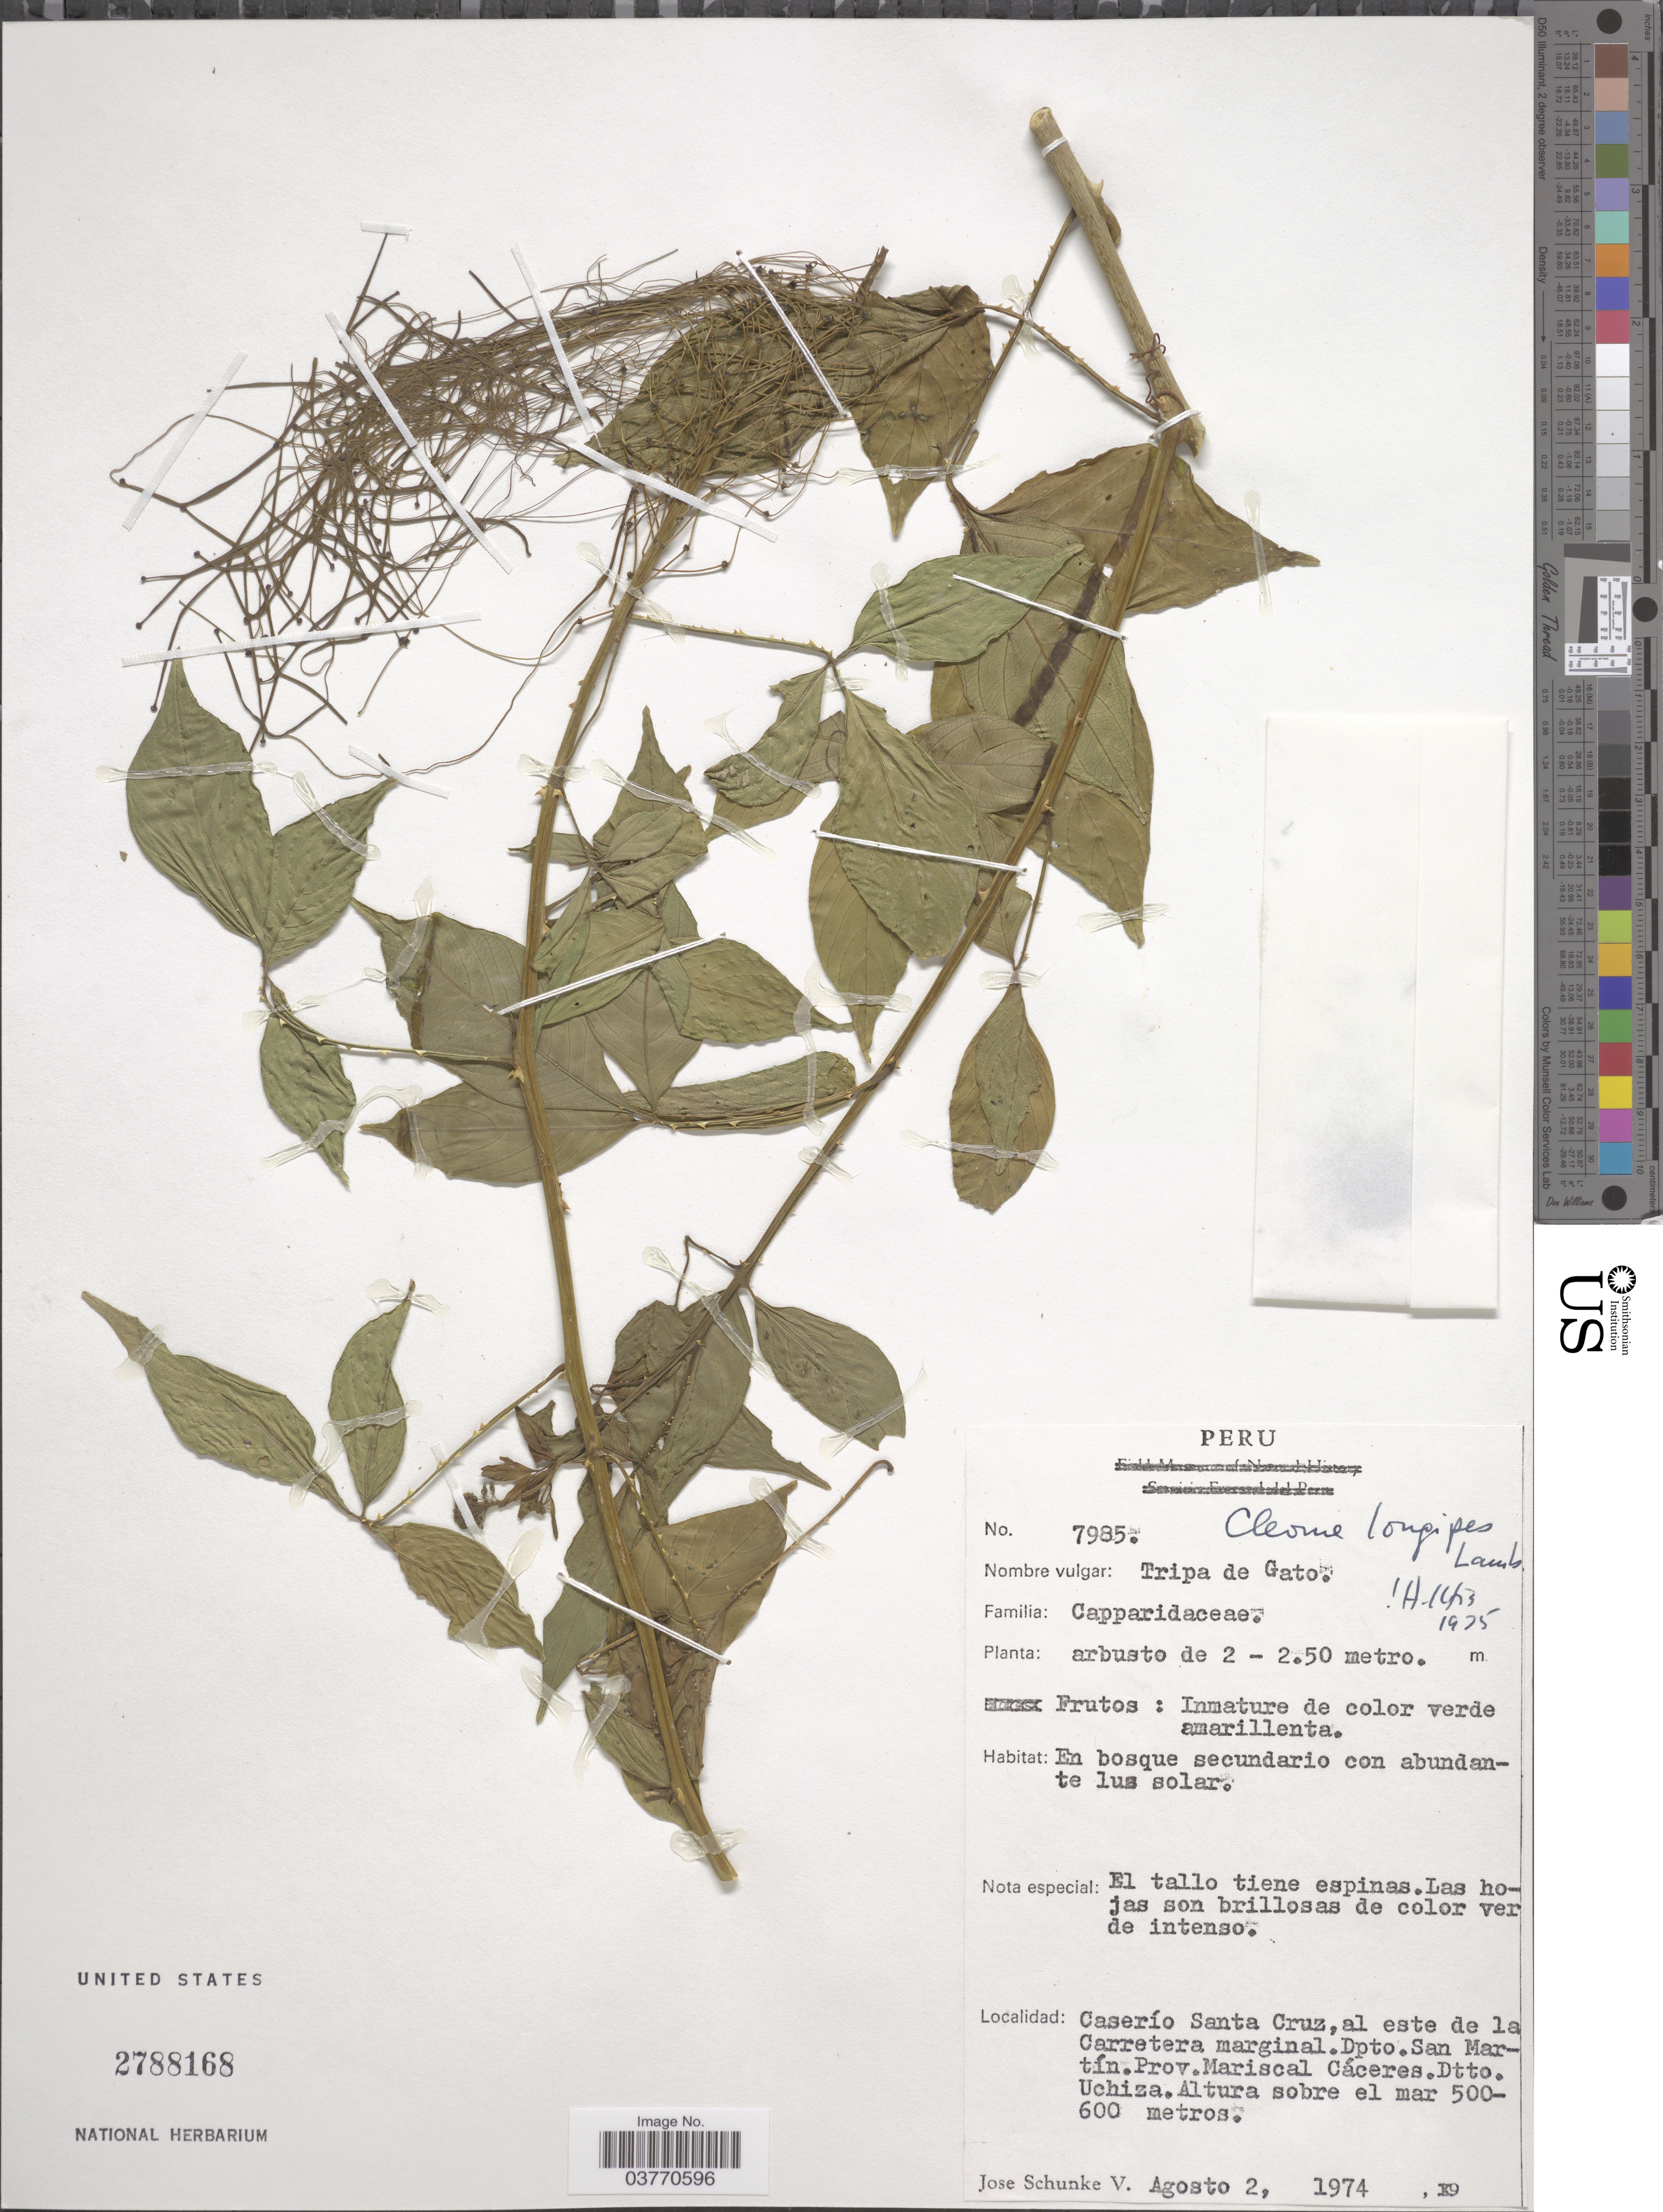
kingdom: Plantae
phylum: Tracheophyta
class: Magnoliopsida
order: Brassicales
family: Cleomaceae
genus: Tarenaya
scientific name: Tarenaya longipes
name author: (Lamb. ex DC.) Iltis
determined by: Strong, M. T., (US), Smithsonian Institution - National Museum of Natural History (UNITED STATES)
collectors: J. Schunke Vigo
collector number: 7985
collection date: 1974-08-02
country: Peru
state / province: San Martín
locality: Caserío Santa Cruz, al este de la Carretera marginal. Dpto. San Martín. Prov. Mariscal Cáceres. Dtto. Uchiza.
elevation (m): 500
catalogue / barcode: US 2788168